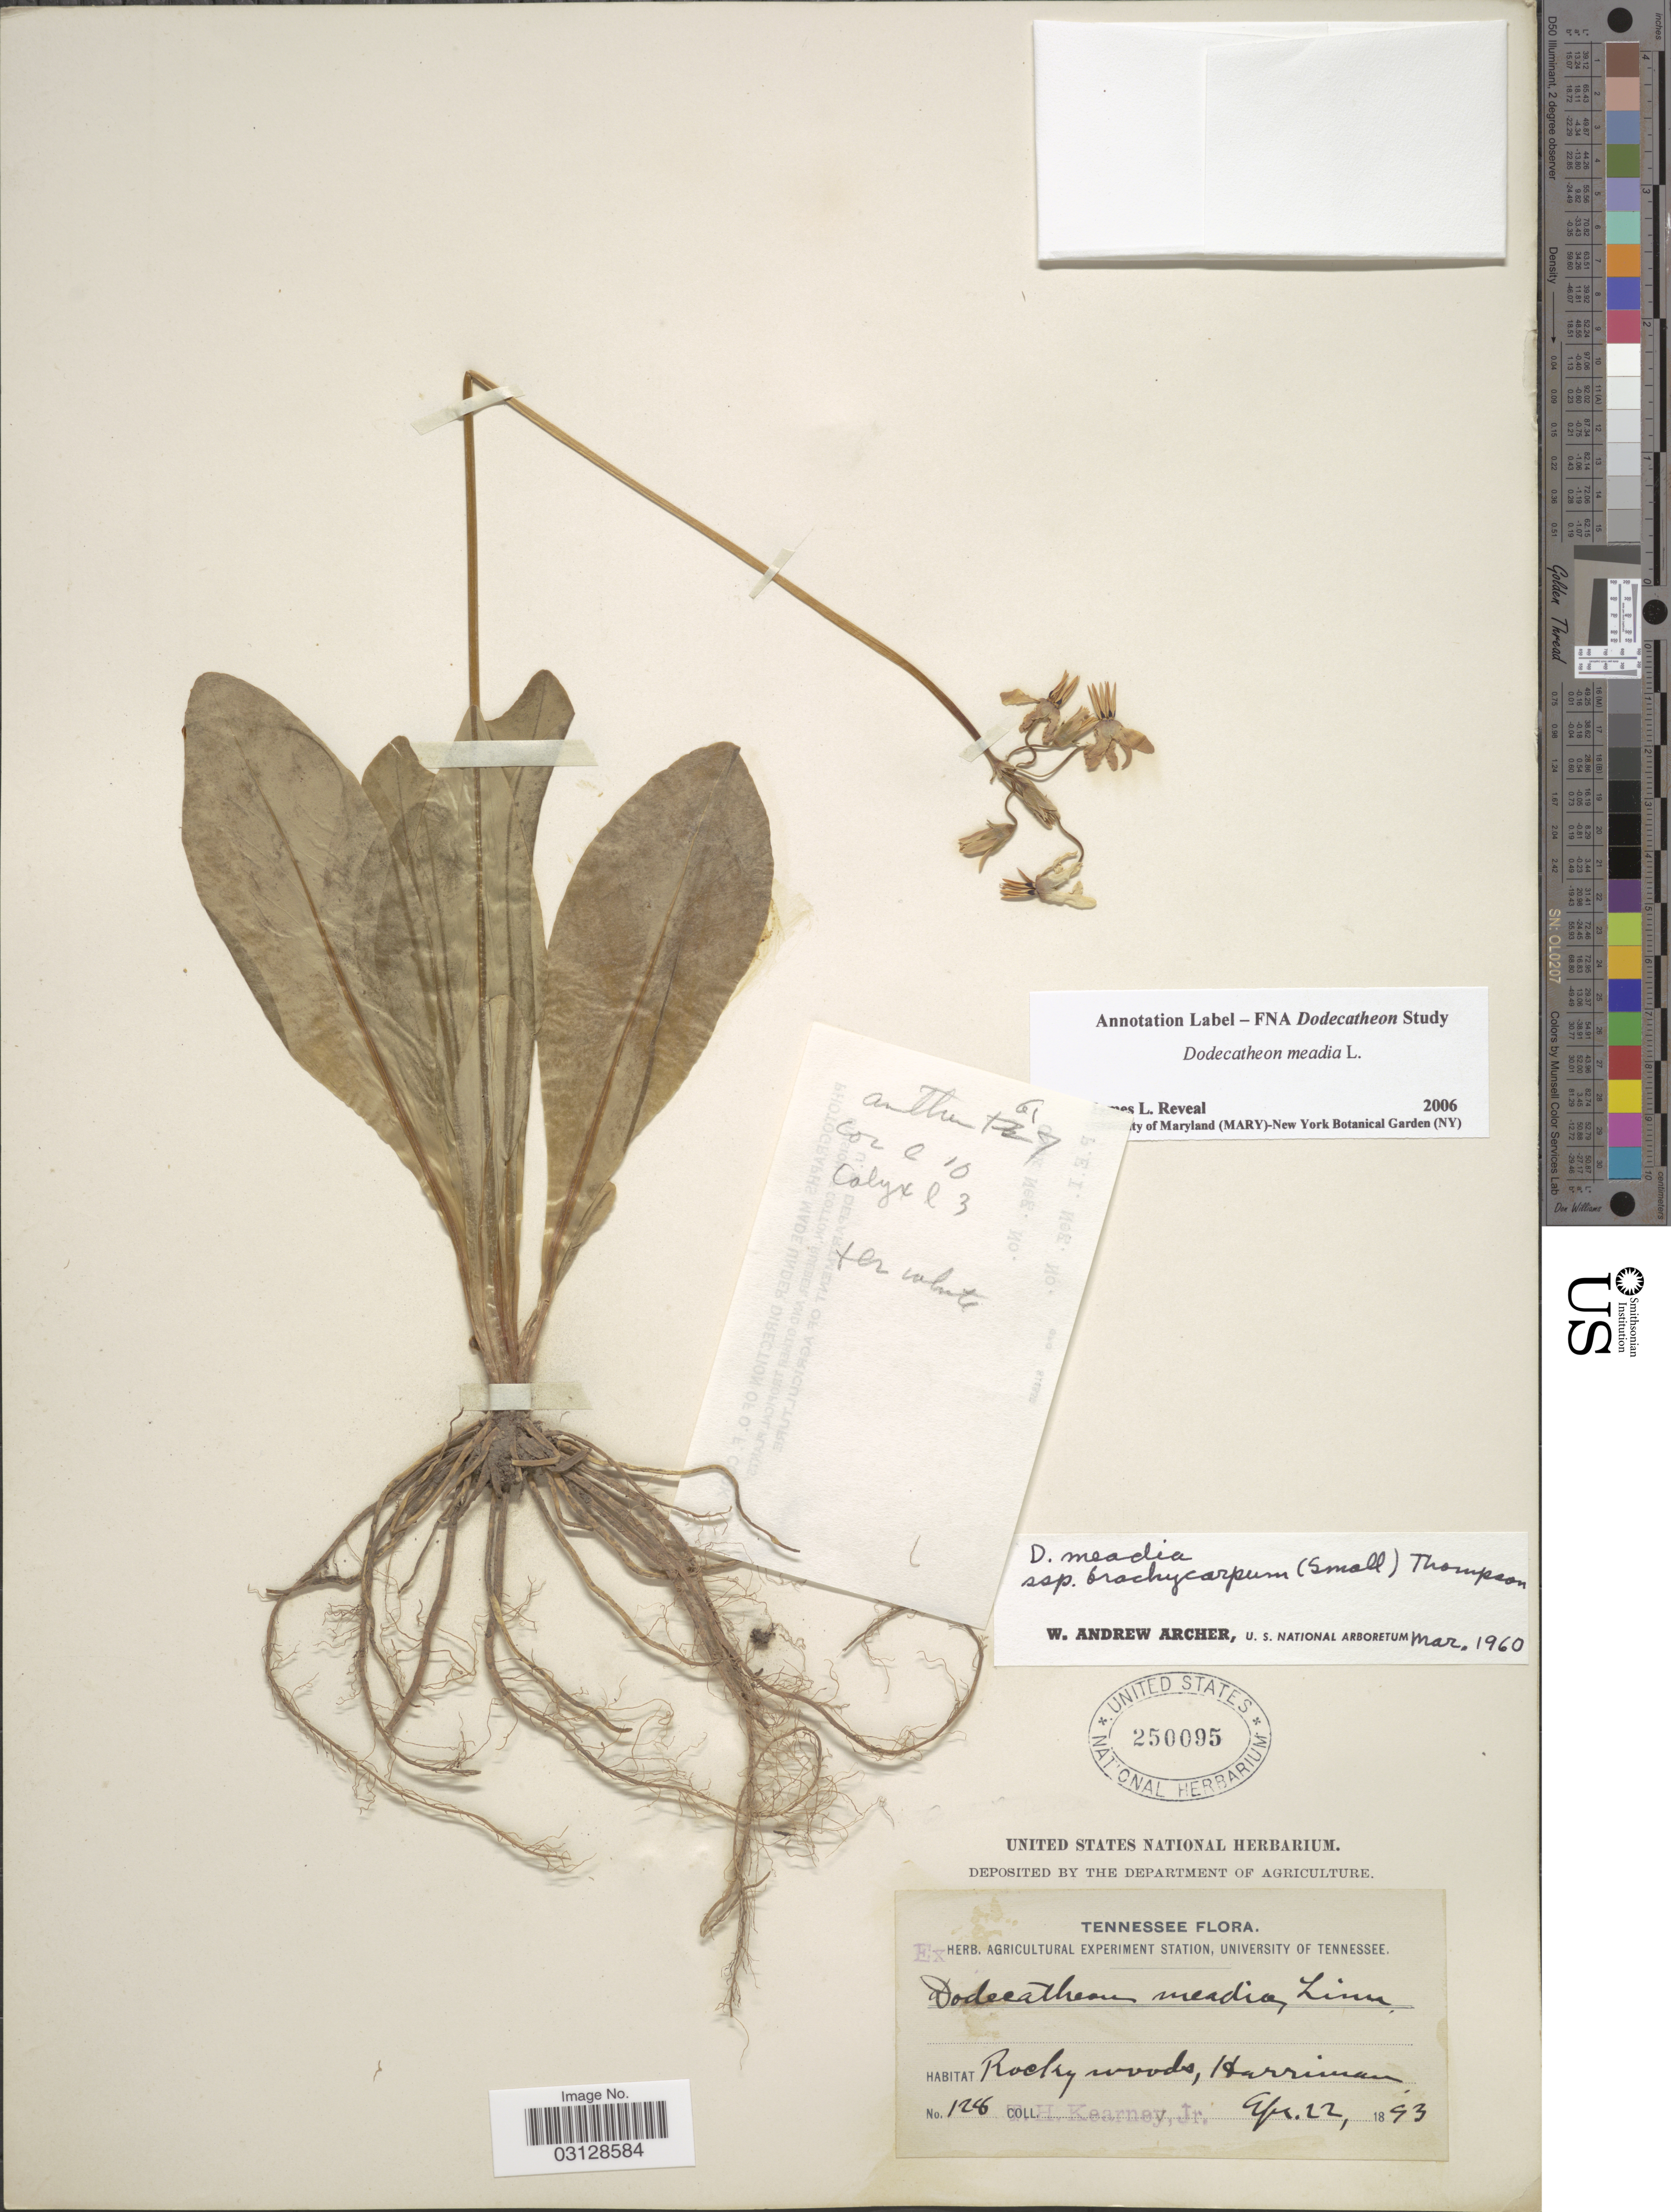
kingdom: Plantae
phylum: Tracheophyta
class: Magnoliopsida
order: Ericales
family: Primulaceae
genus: Dodecatheon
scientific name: Dodecatheon meadia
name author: L.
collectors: T. H. Kearney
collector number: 128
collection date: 1893-04-22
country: United States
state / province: Tennessee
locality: Harriman.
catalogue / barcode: US 250095